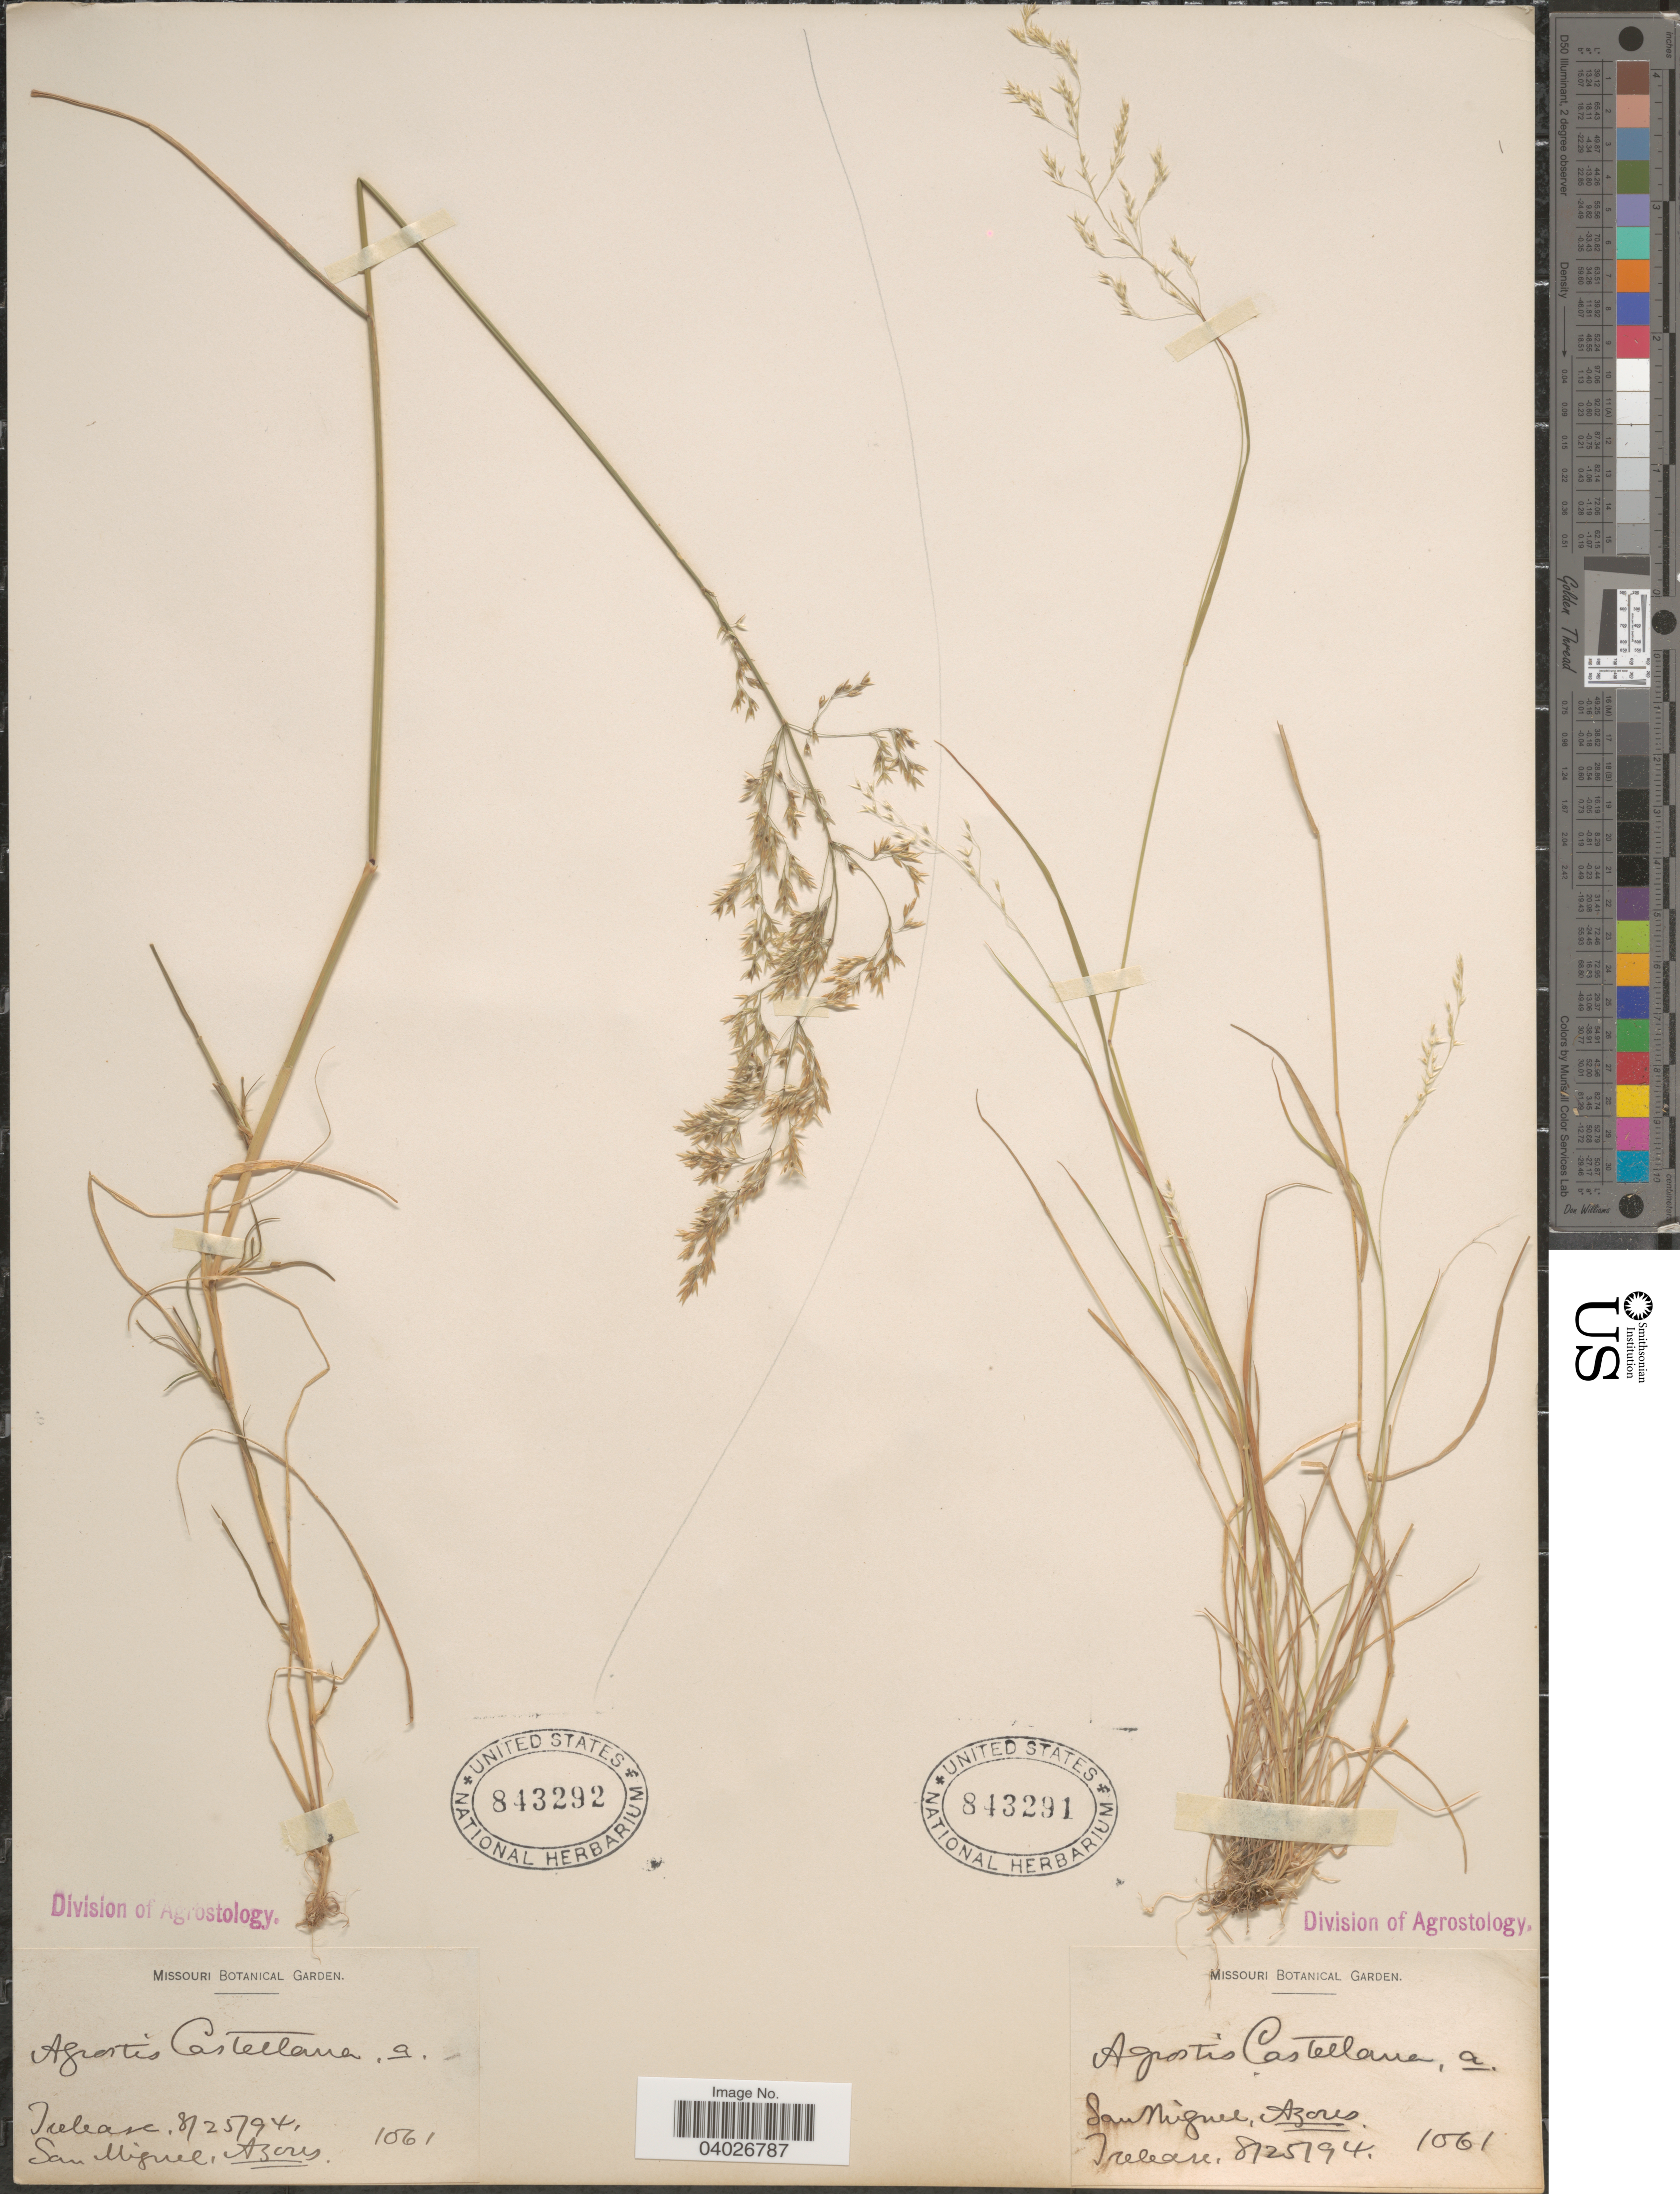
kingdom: Plantae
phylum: Tracheophyta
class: Liliopsida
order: Poales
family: Poaceae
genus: Agrostis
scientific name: Agrostis castellana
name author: Boiss. & Reut.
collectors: -- Trelease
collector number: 1061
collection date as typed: Transcribed d/m/y: 25/8/94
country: Portugal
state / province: Azores (Aut. Reg.)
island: São Miguel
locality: San Miguel.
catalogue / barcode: US 843292